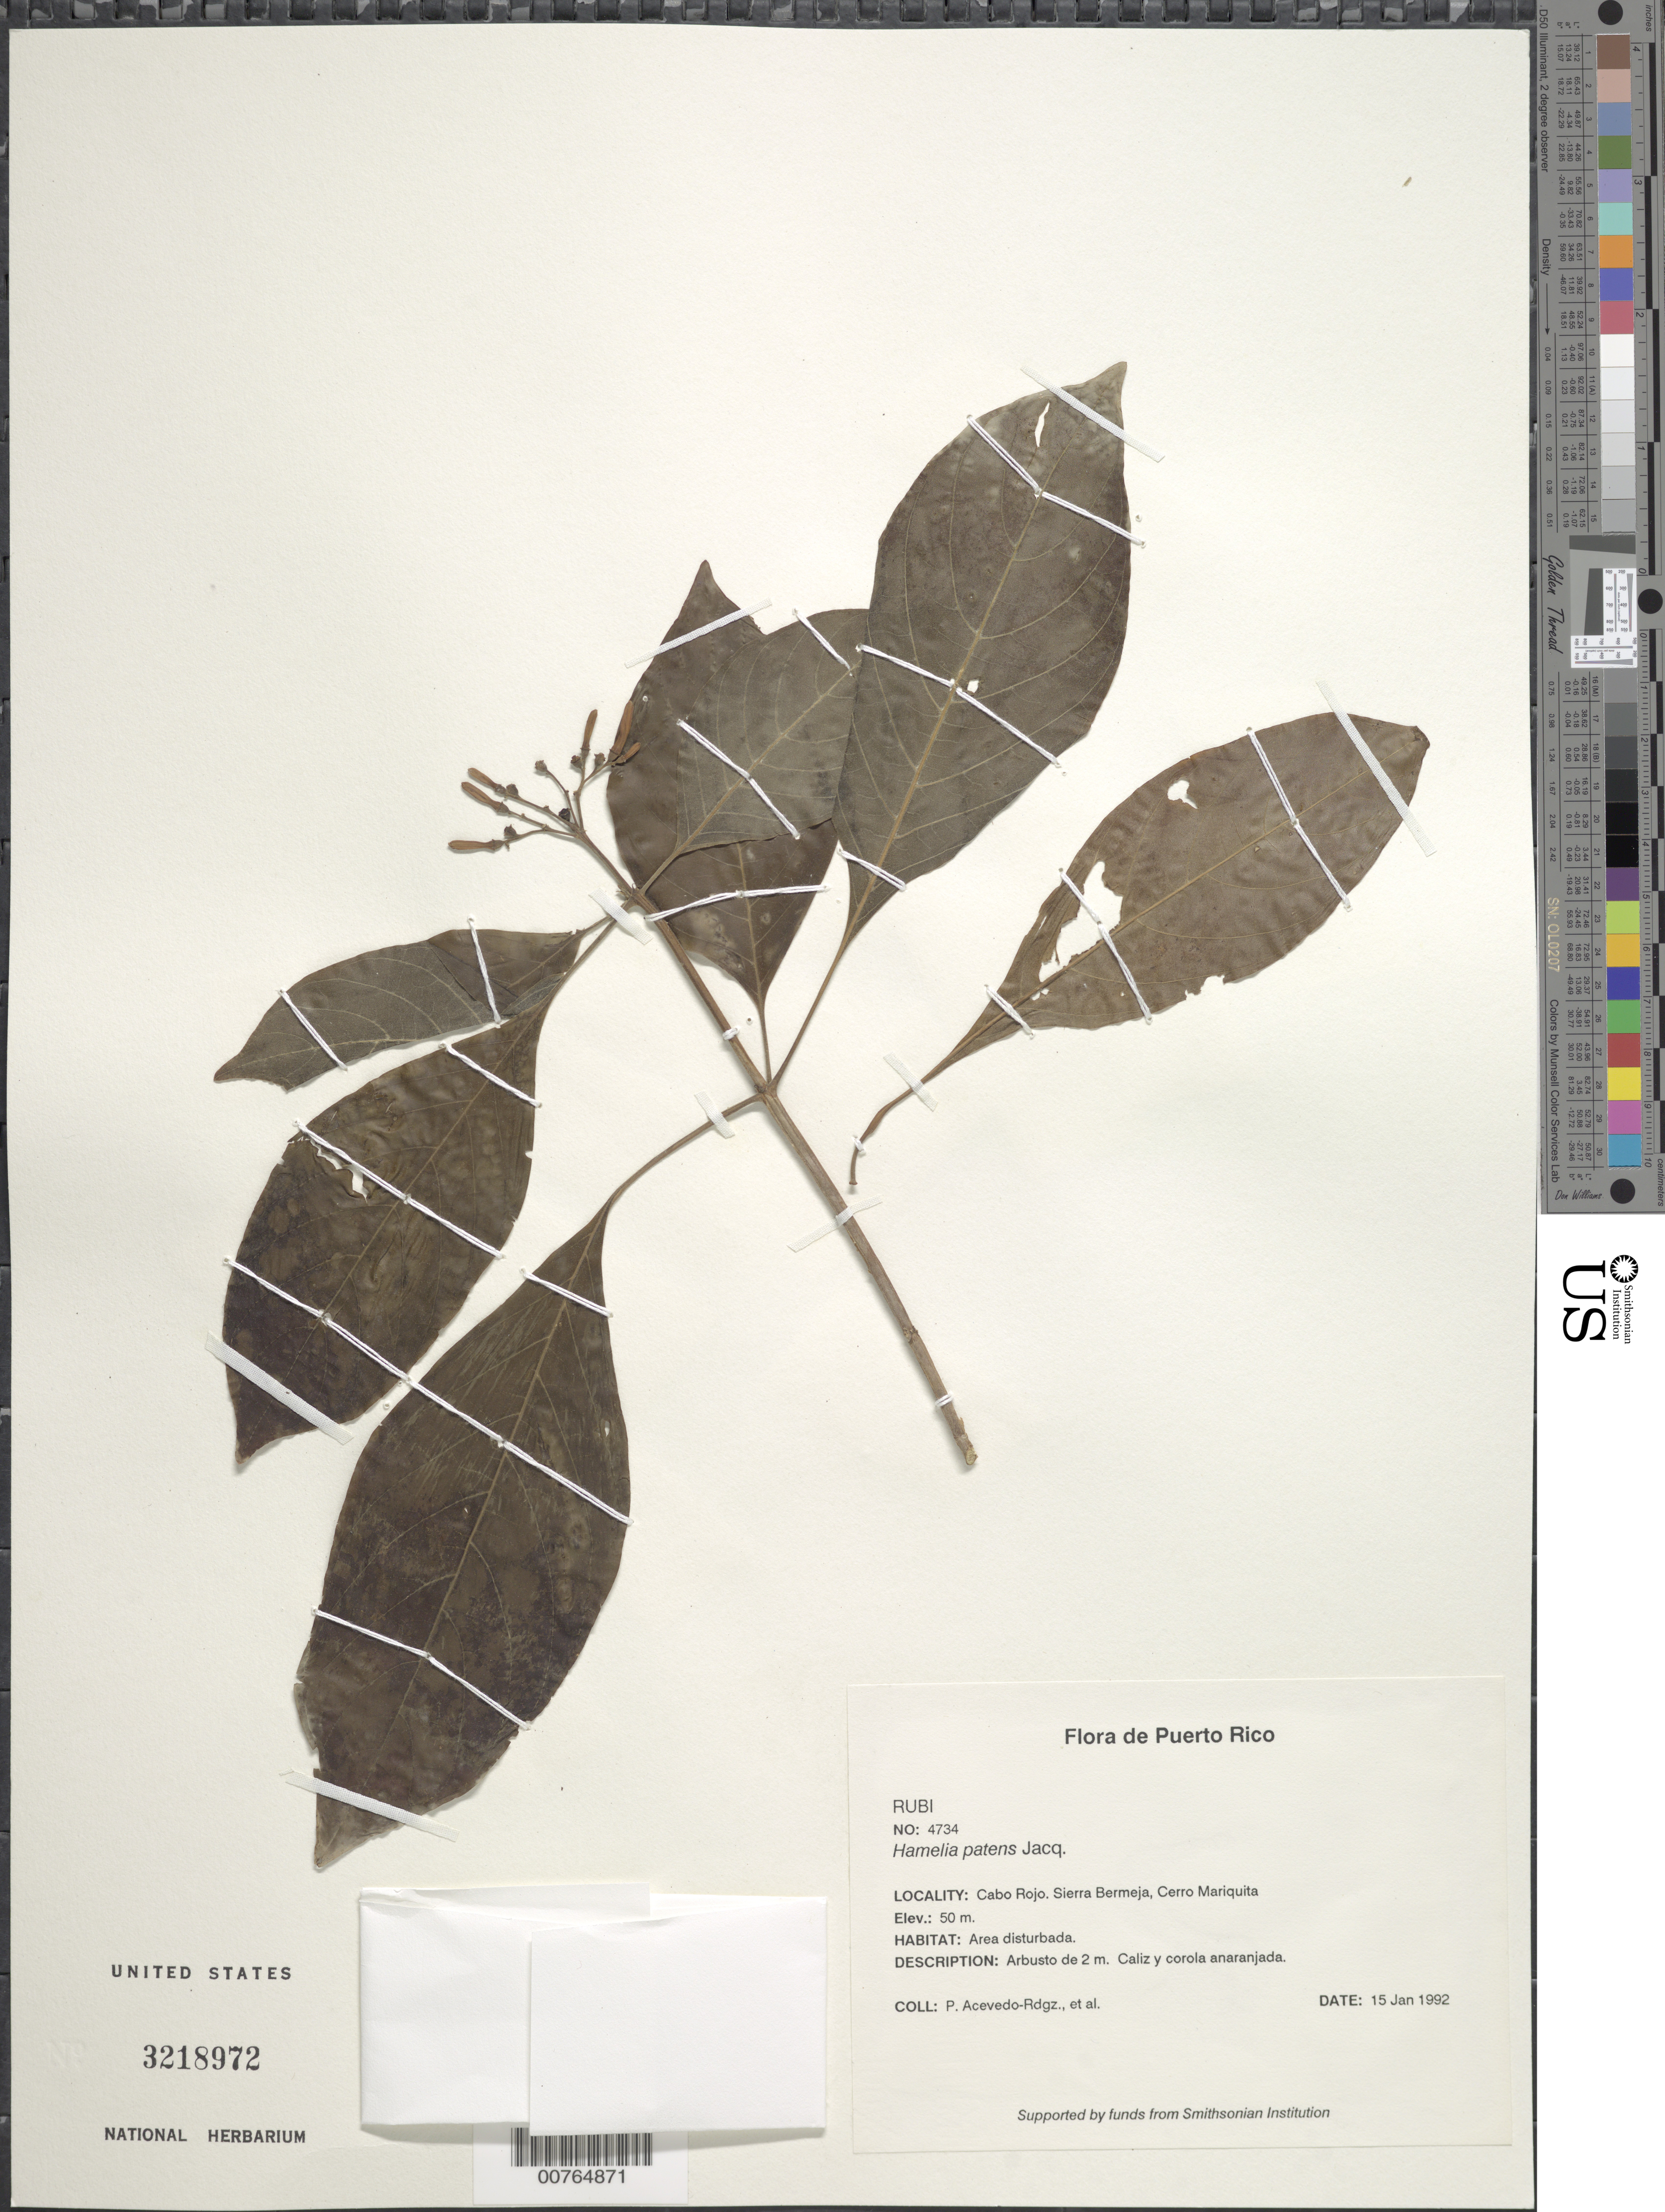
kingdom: Plantae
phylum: Tracheophyta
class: Magnoliopsida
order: Gentianales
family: Rubiaceae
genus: Hamelia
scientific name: Hamelia patens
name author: Jacq.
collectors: P. Acevedo-Rodr.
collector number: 4734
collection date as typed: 15 Jan 1992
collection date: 1992-01-15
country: Puerto Rico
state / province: Cabo Rojo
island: Puerto Rico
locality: Cabo Rojo; Sierra Bermeja, Cerro Mariquita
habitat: Area disturbada.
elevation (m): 50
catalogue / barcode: US 3218972